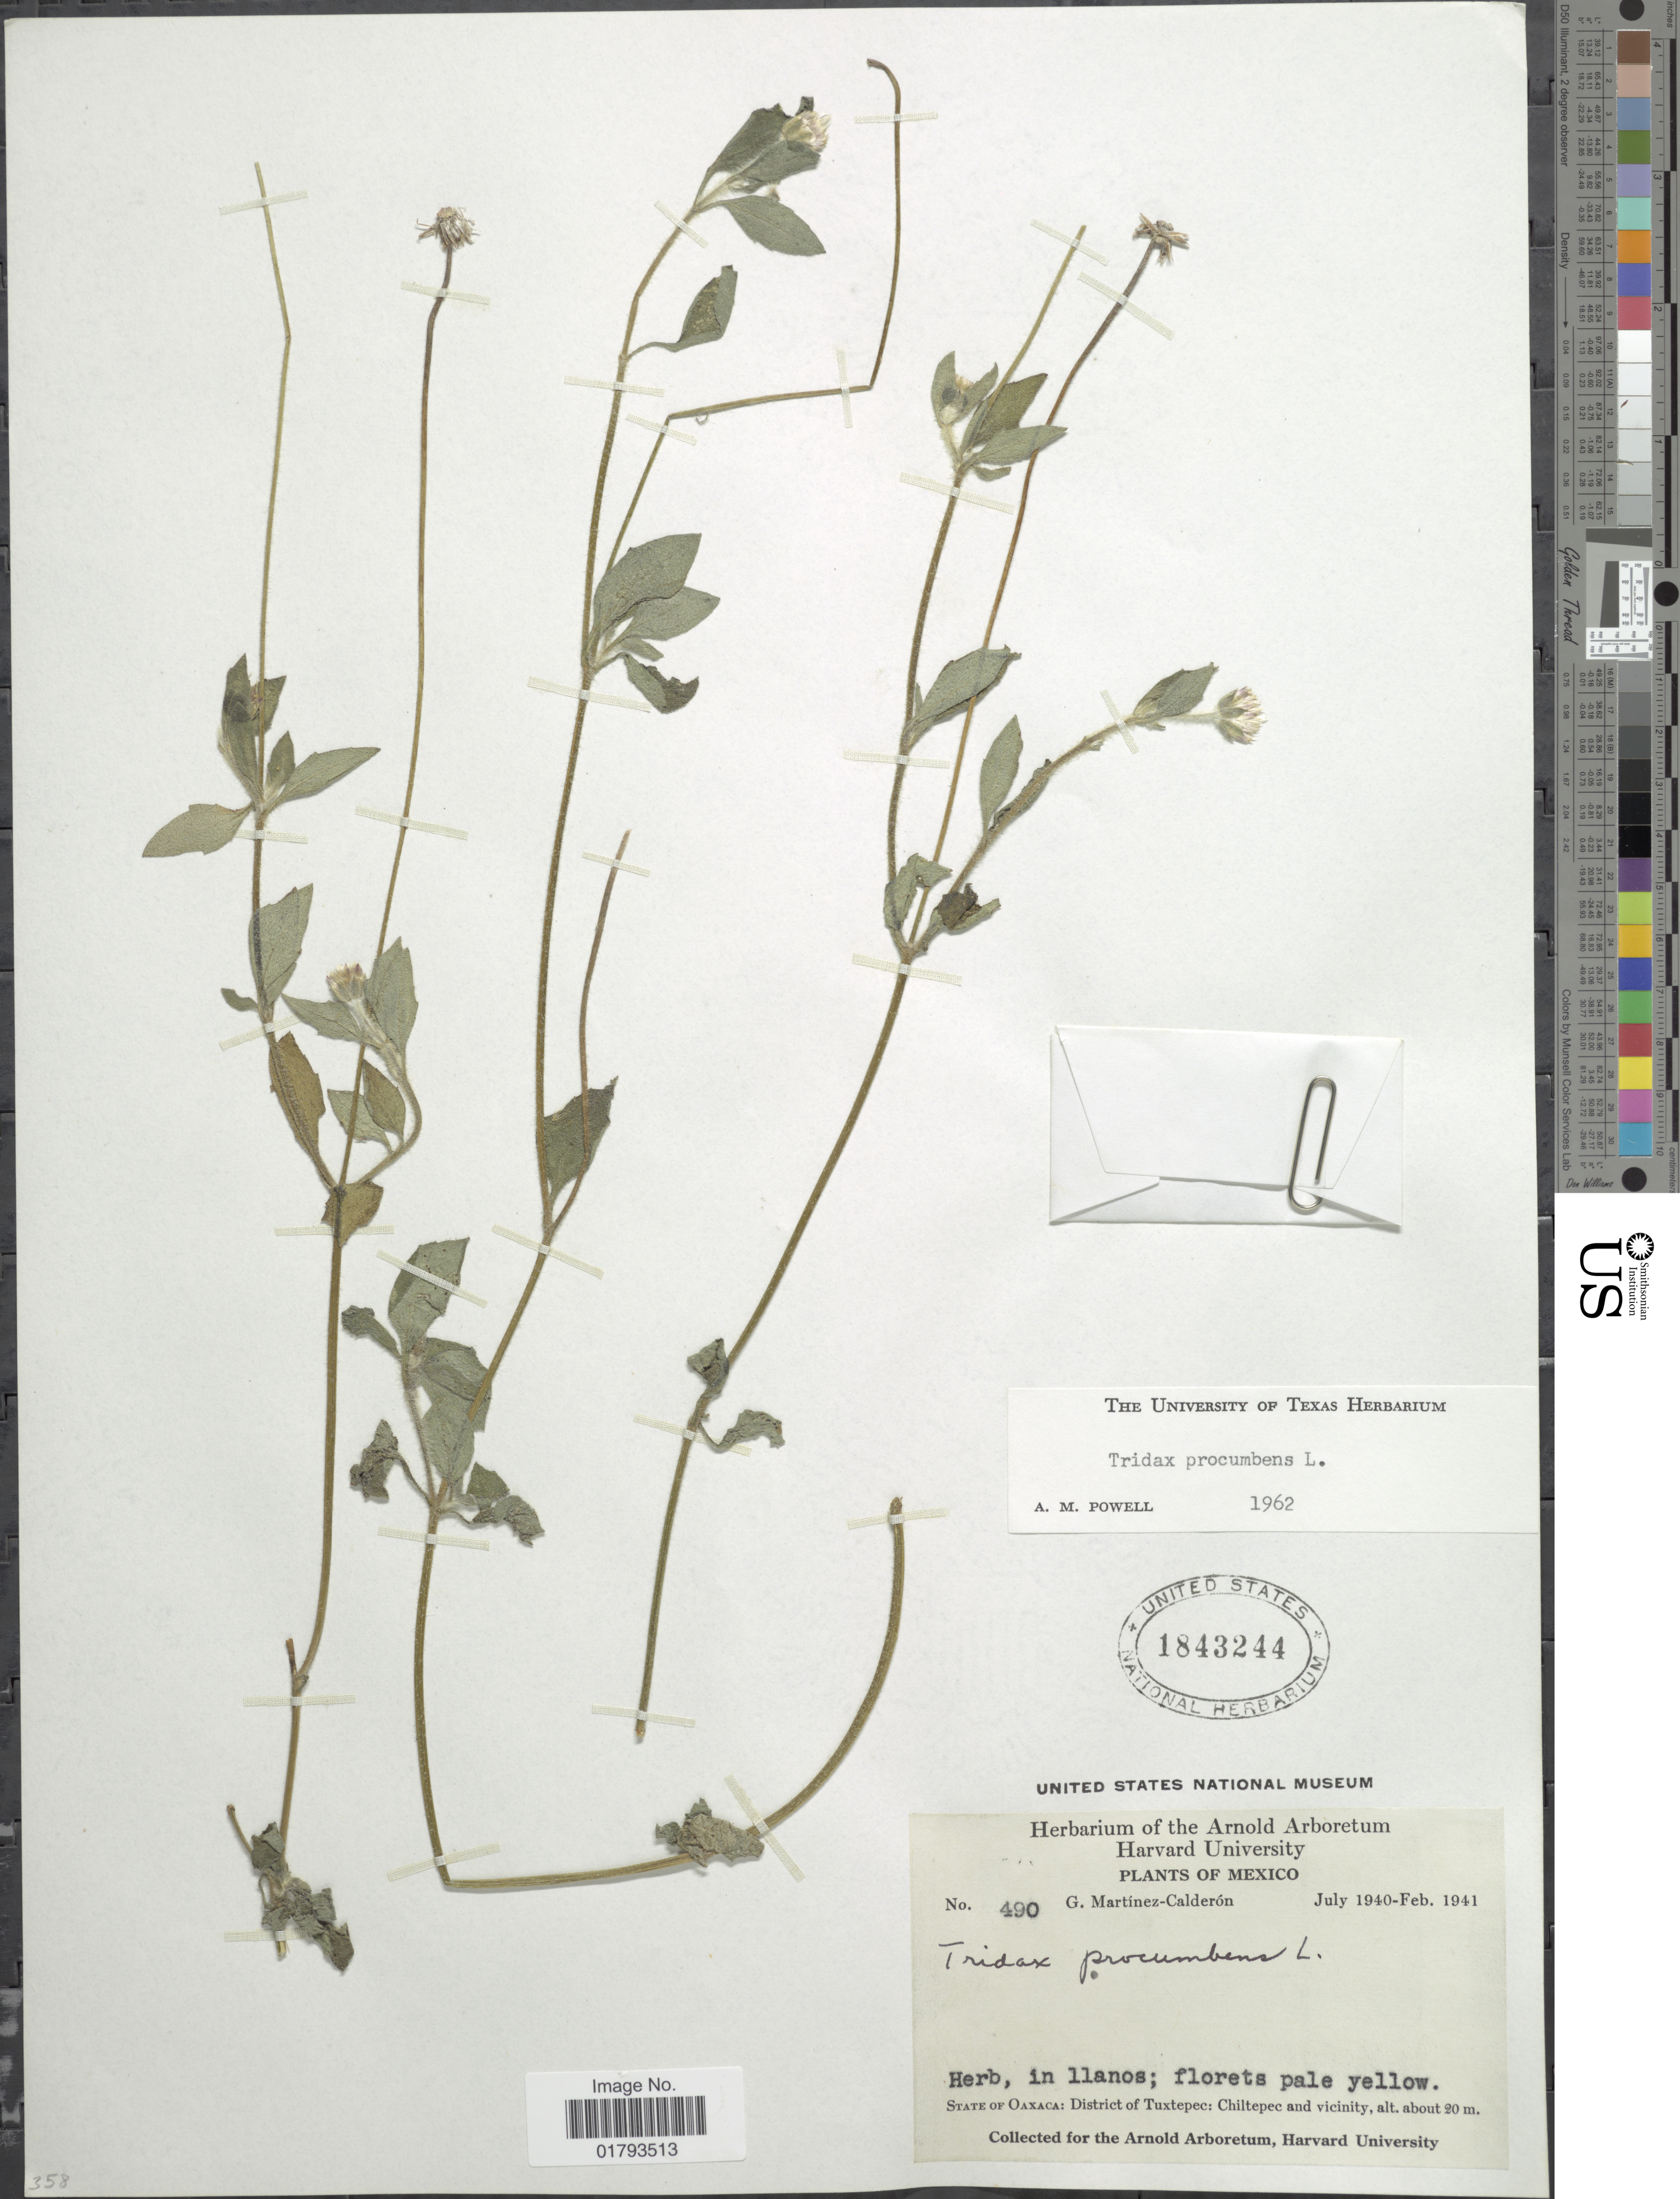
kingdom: Plantae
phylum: Tracheophyta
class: Magnoliopsida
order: Asterales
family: Asteraceae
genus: Tridax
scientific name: Tridax procumbens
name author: L.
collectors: G. Martinez-C.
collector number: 490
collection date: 1940-07/1941-02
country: Mexico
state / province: Oaxaca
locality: Mexico. State of Oaxaca: District of Tuxtepec and vicinity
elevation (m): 20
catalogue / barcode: US 1843244